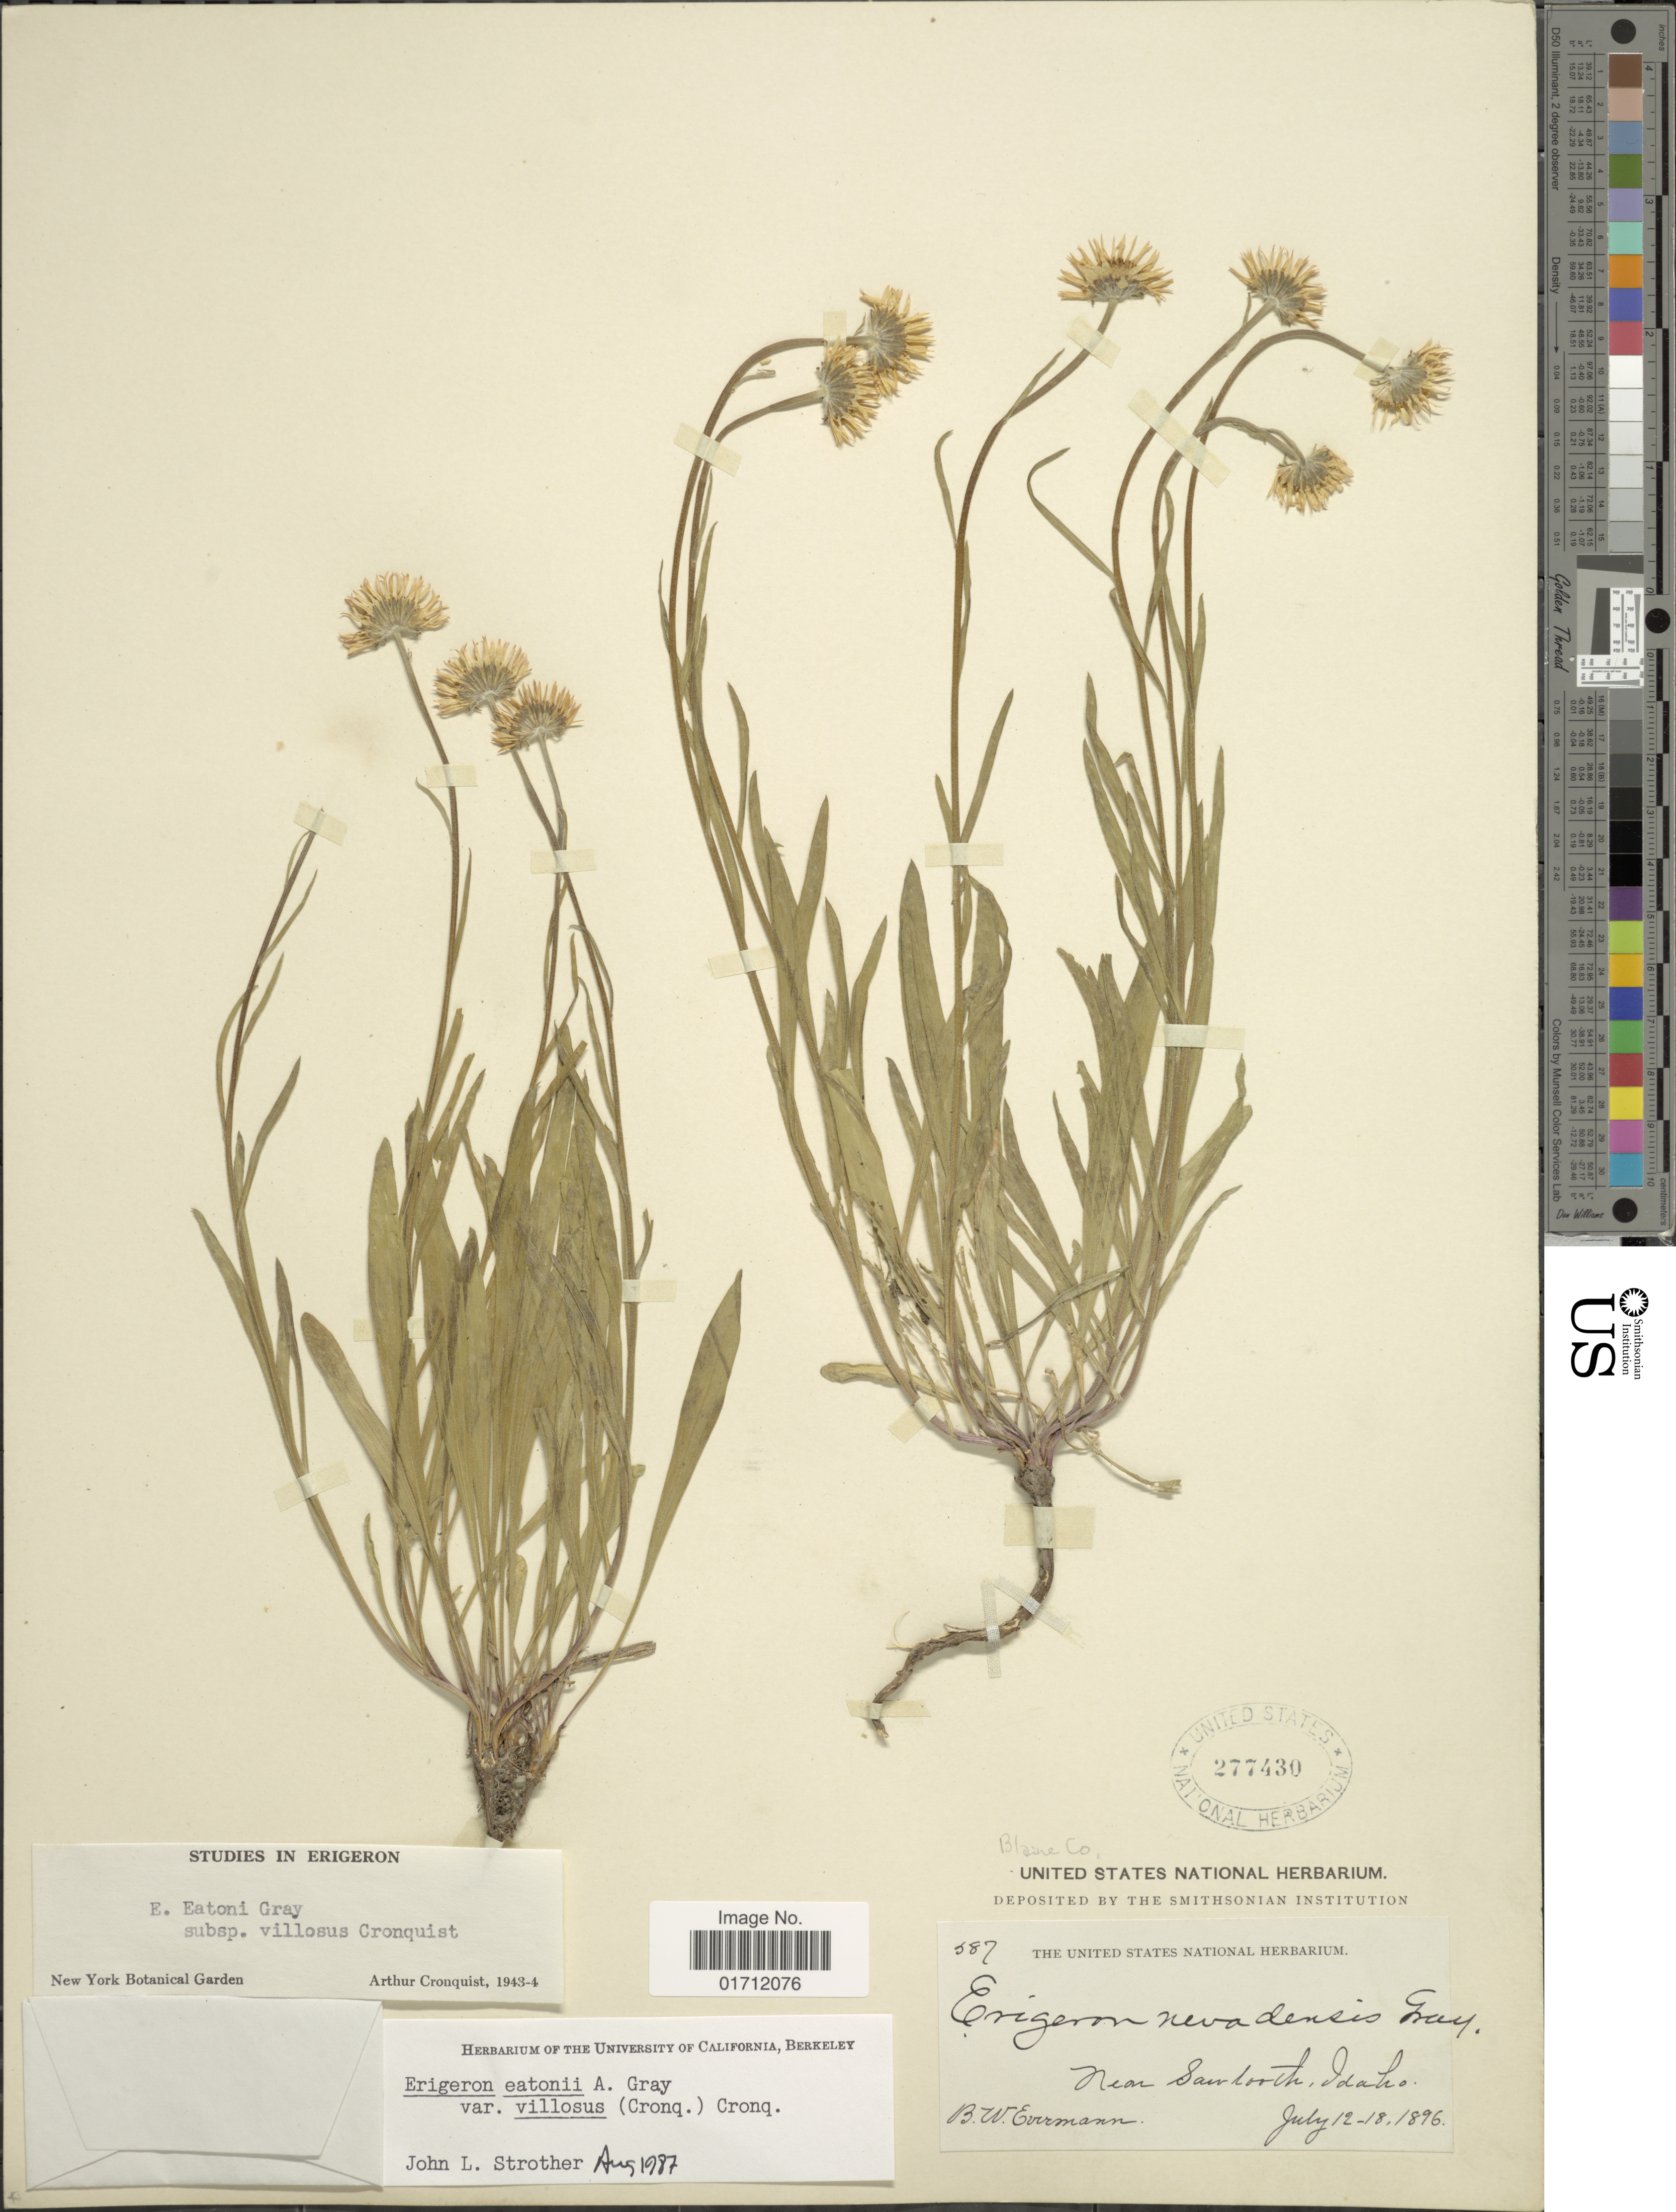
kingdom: Plantae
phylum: Tracheophyta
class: Magnoliopsida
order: Asterales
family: Asteraceae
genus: Erigeron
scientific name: Erigeron eatonii var. villosus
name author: (Cronq.) Cronq.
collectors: B. W. Evermann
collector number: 587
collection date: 1896-07-12/1896-07-18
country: United States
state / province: Idaho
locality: Near Sawtooth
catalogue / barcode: US 277430